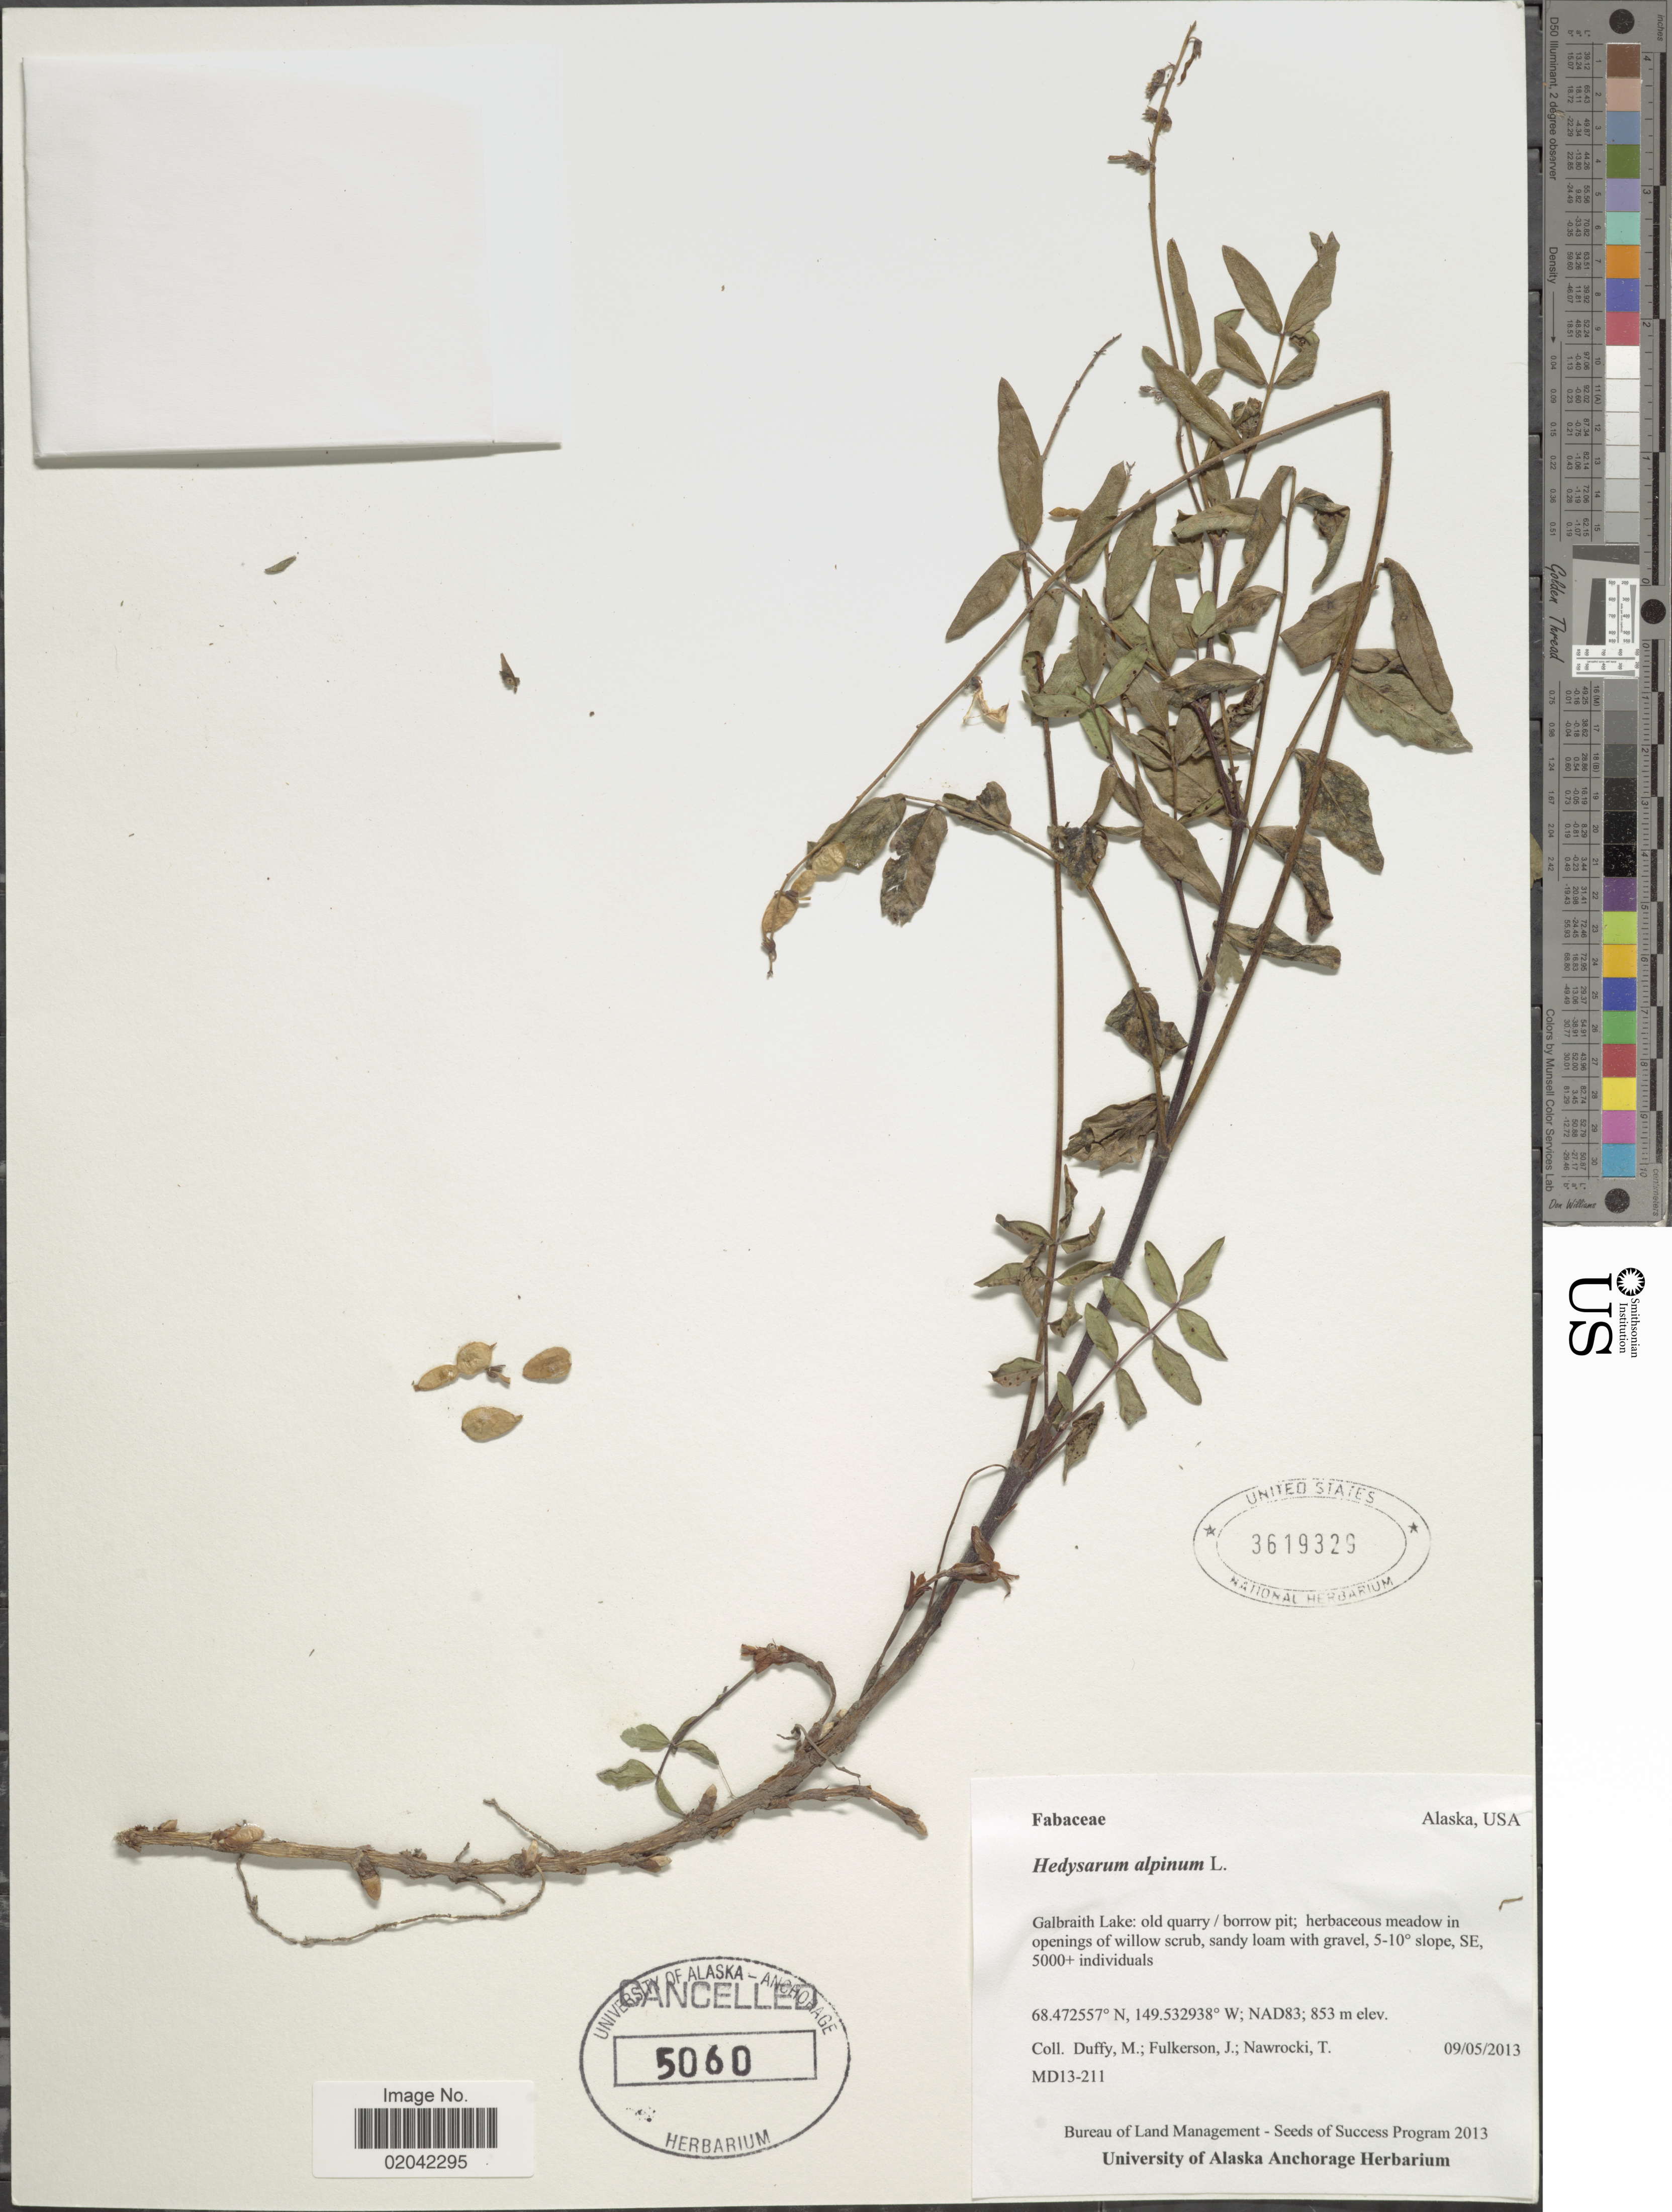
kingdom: Plantae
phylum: Tracheophyta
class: Magnoliopsida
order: Fabales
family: Fabaceae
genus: Hedysarum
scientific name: Hedysarum alpinum var. americanum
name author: Michx. ex Pursh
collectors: M. Duffy, J. Fulkerson & T. Nawrocki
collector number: MD13-211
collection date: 2013-09-05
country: United States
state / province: Alaska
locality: Alaska, USA. Galbraith Lake: old quarry / borrow pit; herbaceous meadow in openings of willow scrub, sandy loam with gravel, 5-10° slope, SE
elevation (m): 853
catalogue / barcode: US 3619329